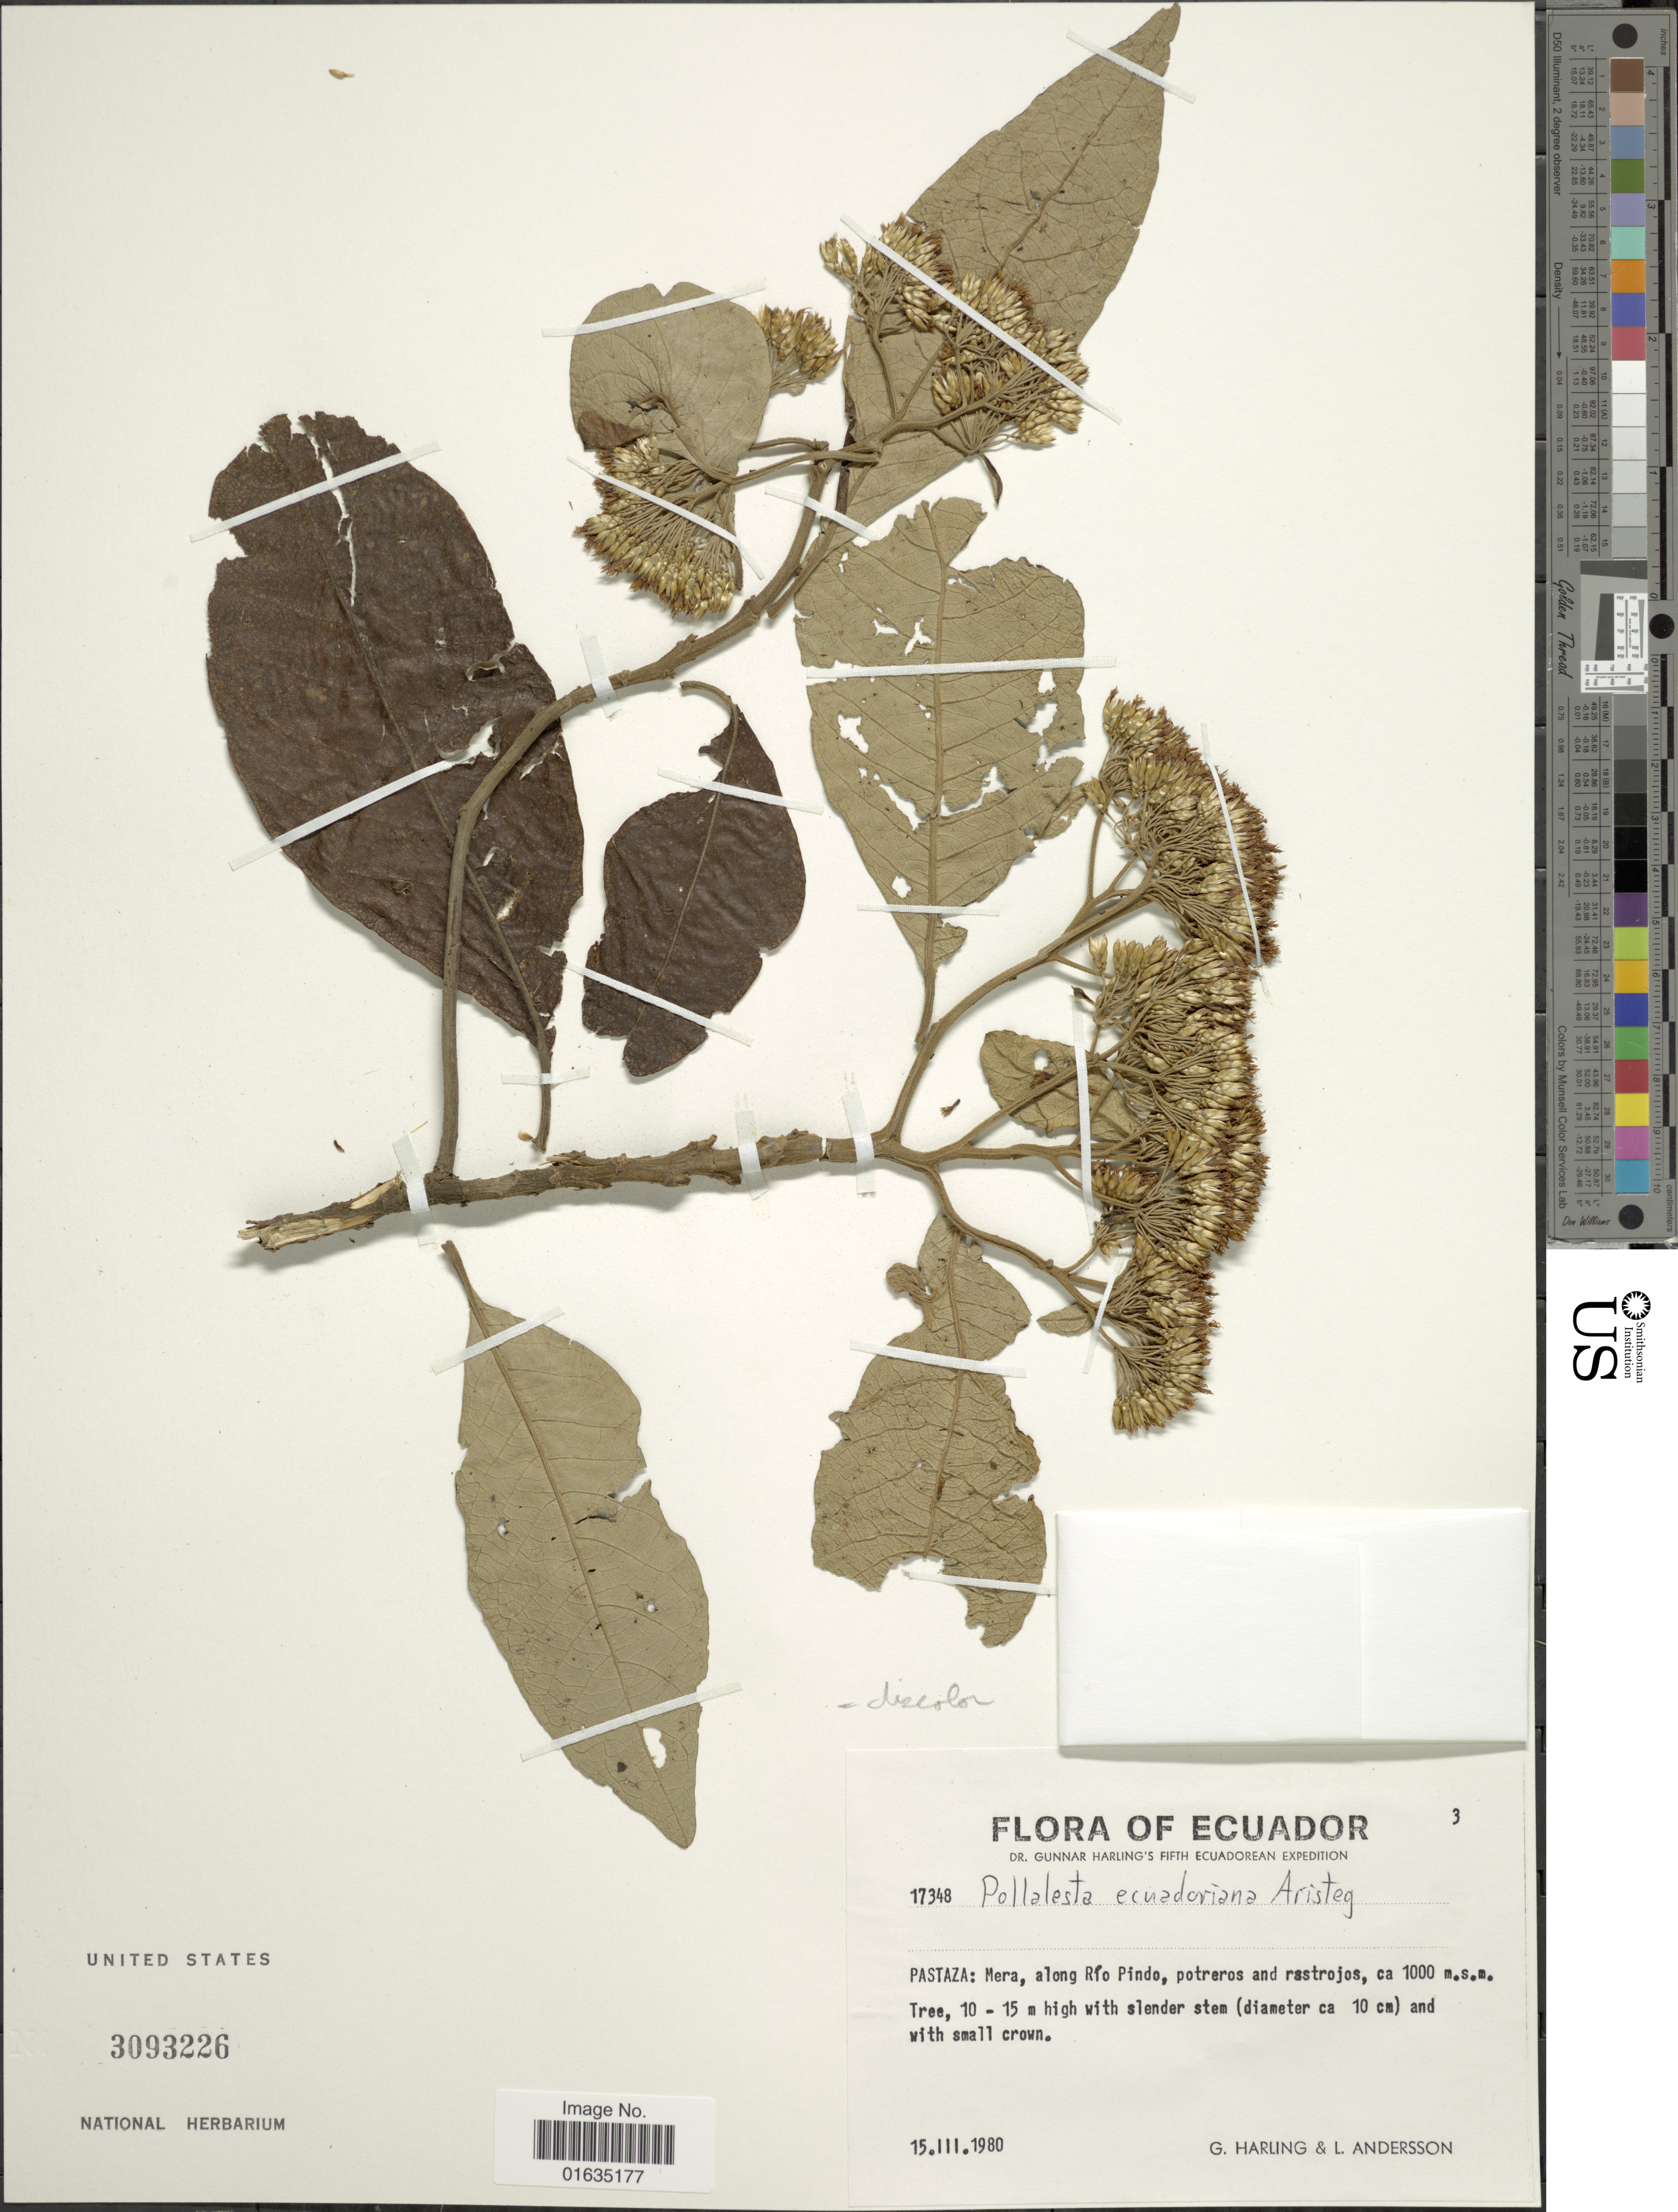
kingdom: Plantae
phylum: Tracheophyta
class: Magnoliopsida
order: Asterales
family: Asteraceae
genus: Pollalesta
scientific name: Pollalesta discolor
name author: (Kunth) Aristeg.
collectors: G. Harling & L. Andersson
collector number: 17348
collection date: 1980-03-15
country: Ecuador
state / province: Pastaza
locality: Mera, along Rio Pindo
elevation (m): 1000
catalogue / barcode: US 93226